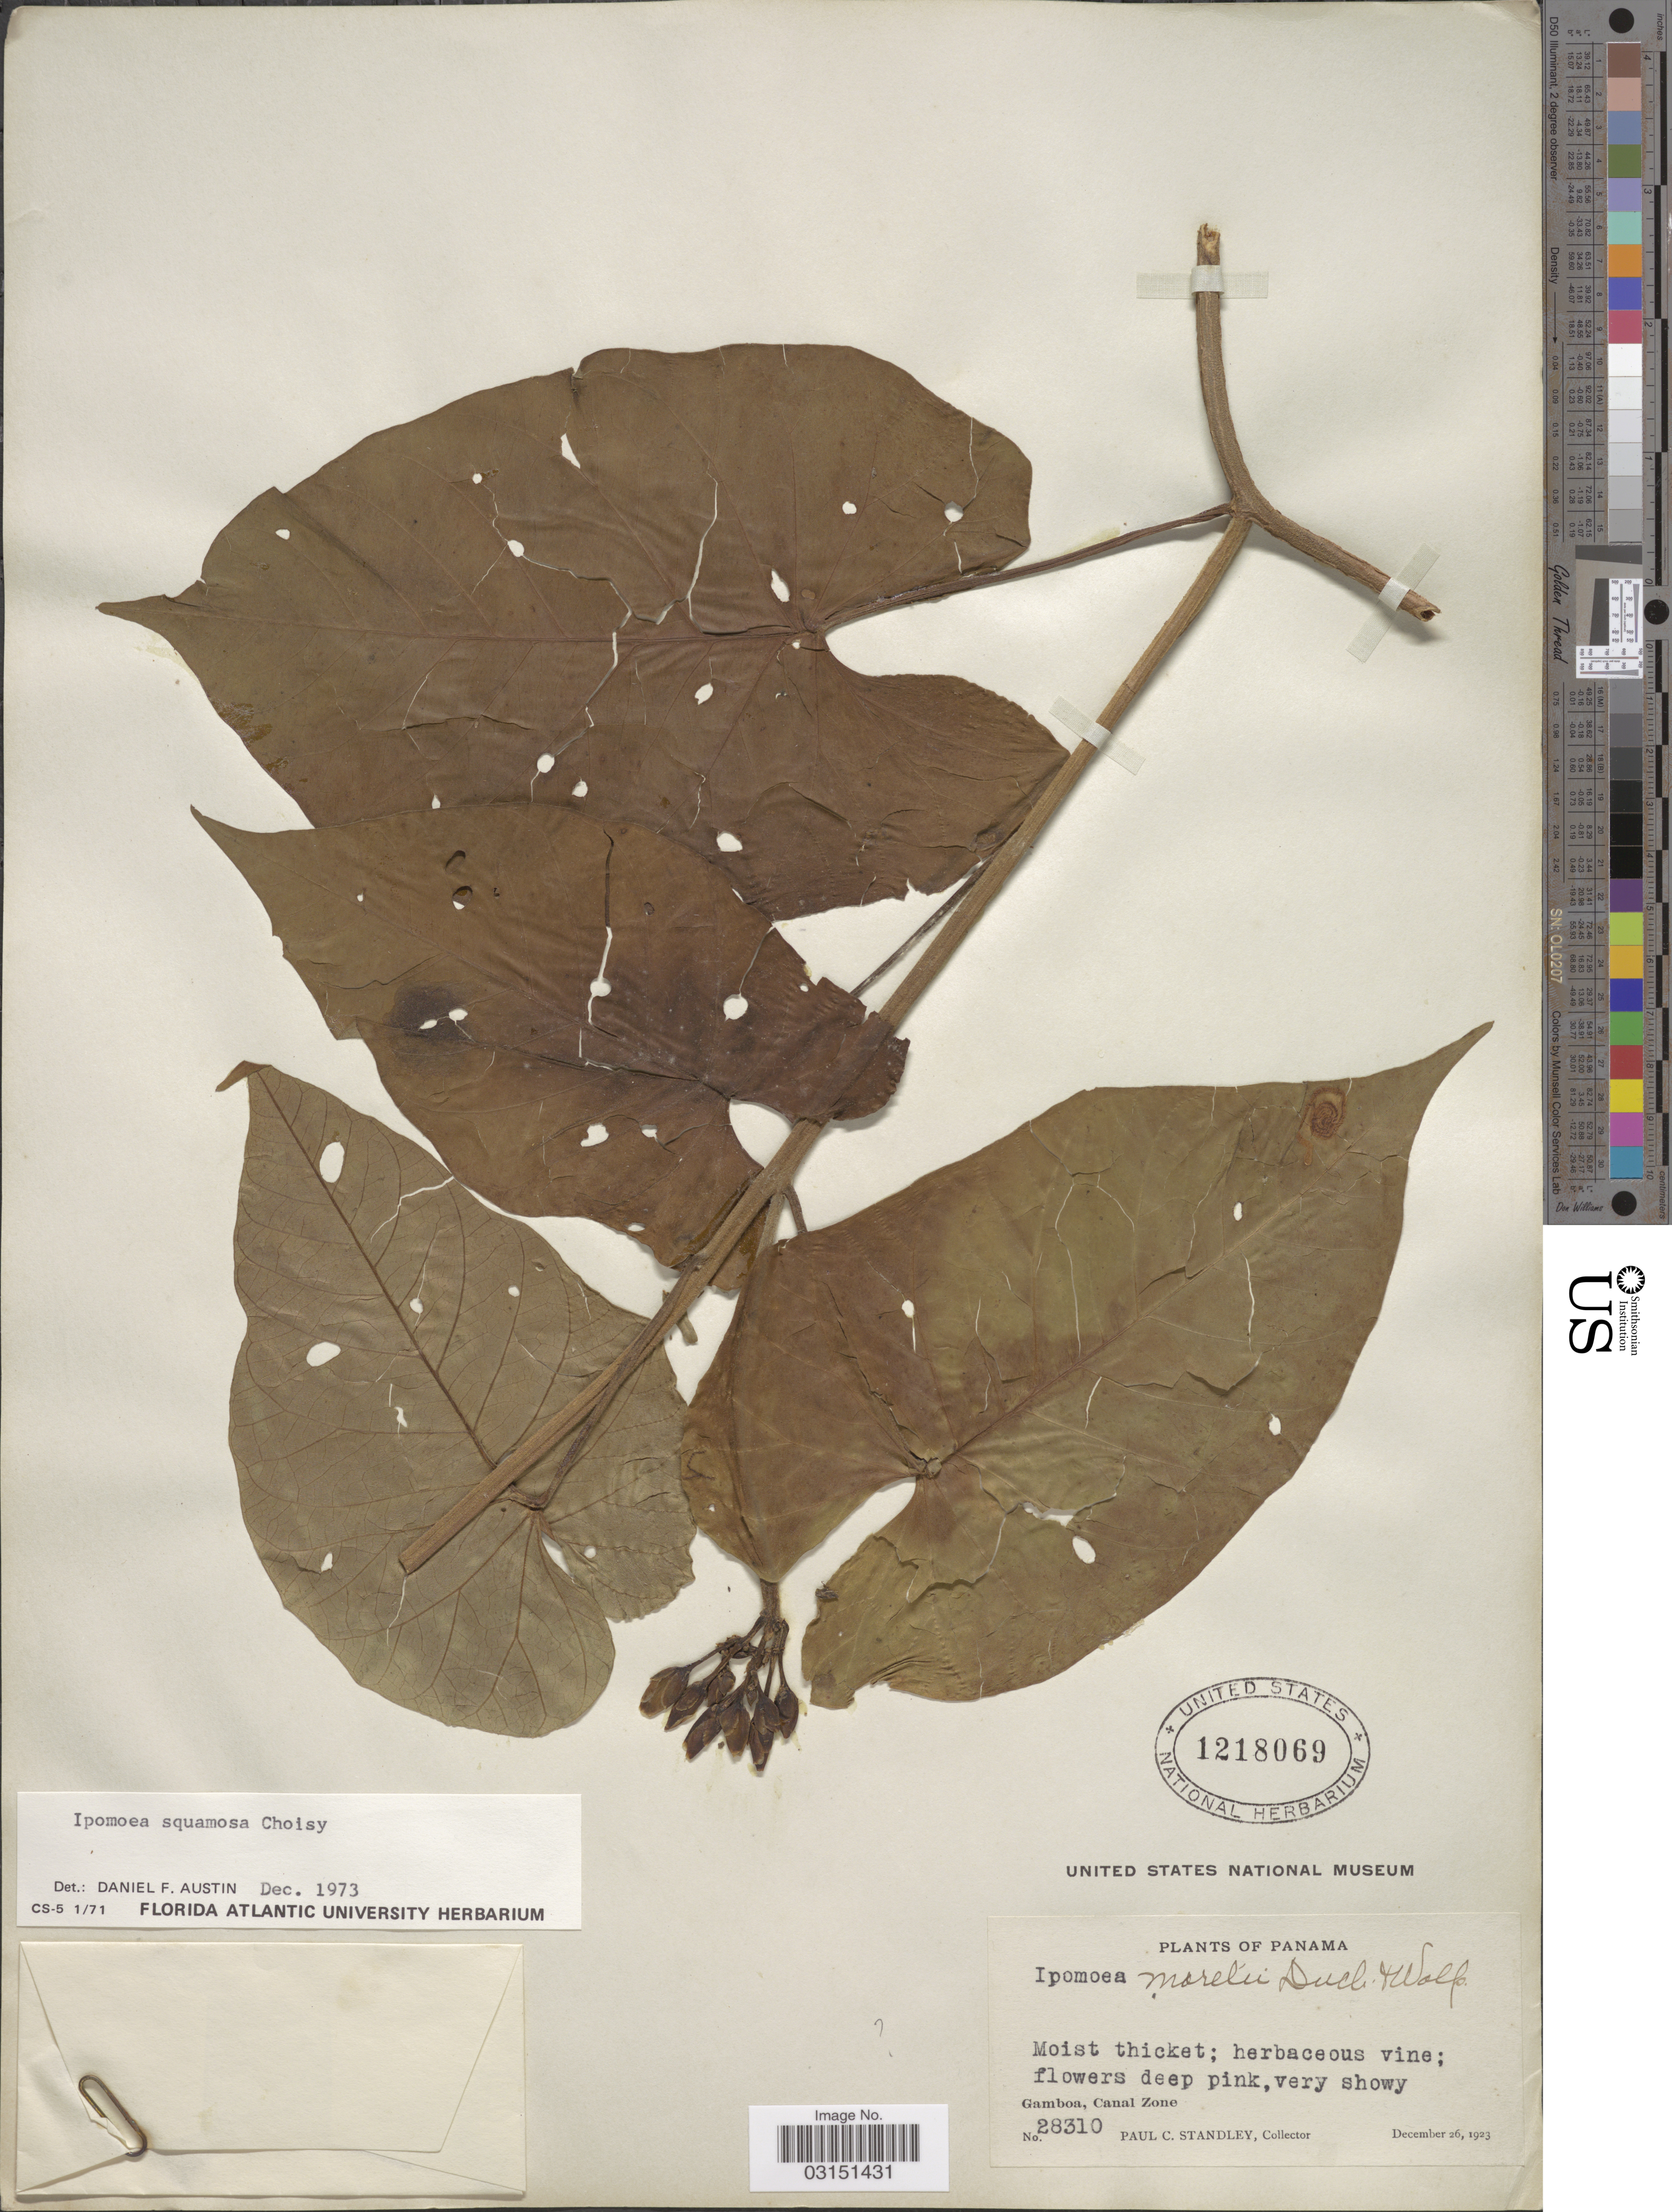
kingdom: Plantae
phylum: Tracheophyta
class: Magnoliopsida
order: Solanales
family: Convolvulaceae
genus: Ipomoea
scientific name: Ipomoea squamosa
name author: Choisy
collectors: P. C. Standley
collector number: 28310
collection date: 1923-12-26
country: Panama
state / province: Colón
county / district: Canal Zone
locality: Gamboa, Canal Zone.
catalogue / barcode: US 1218069